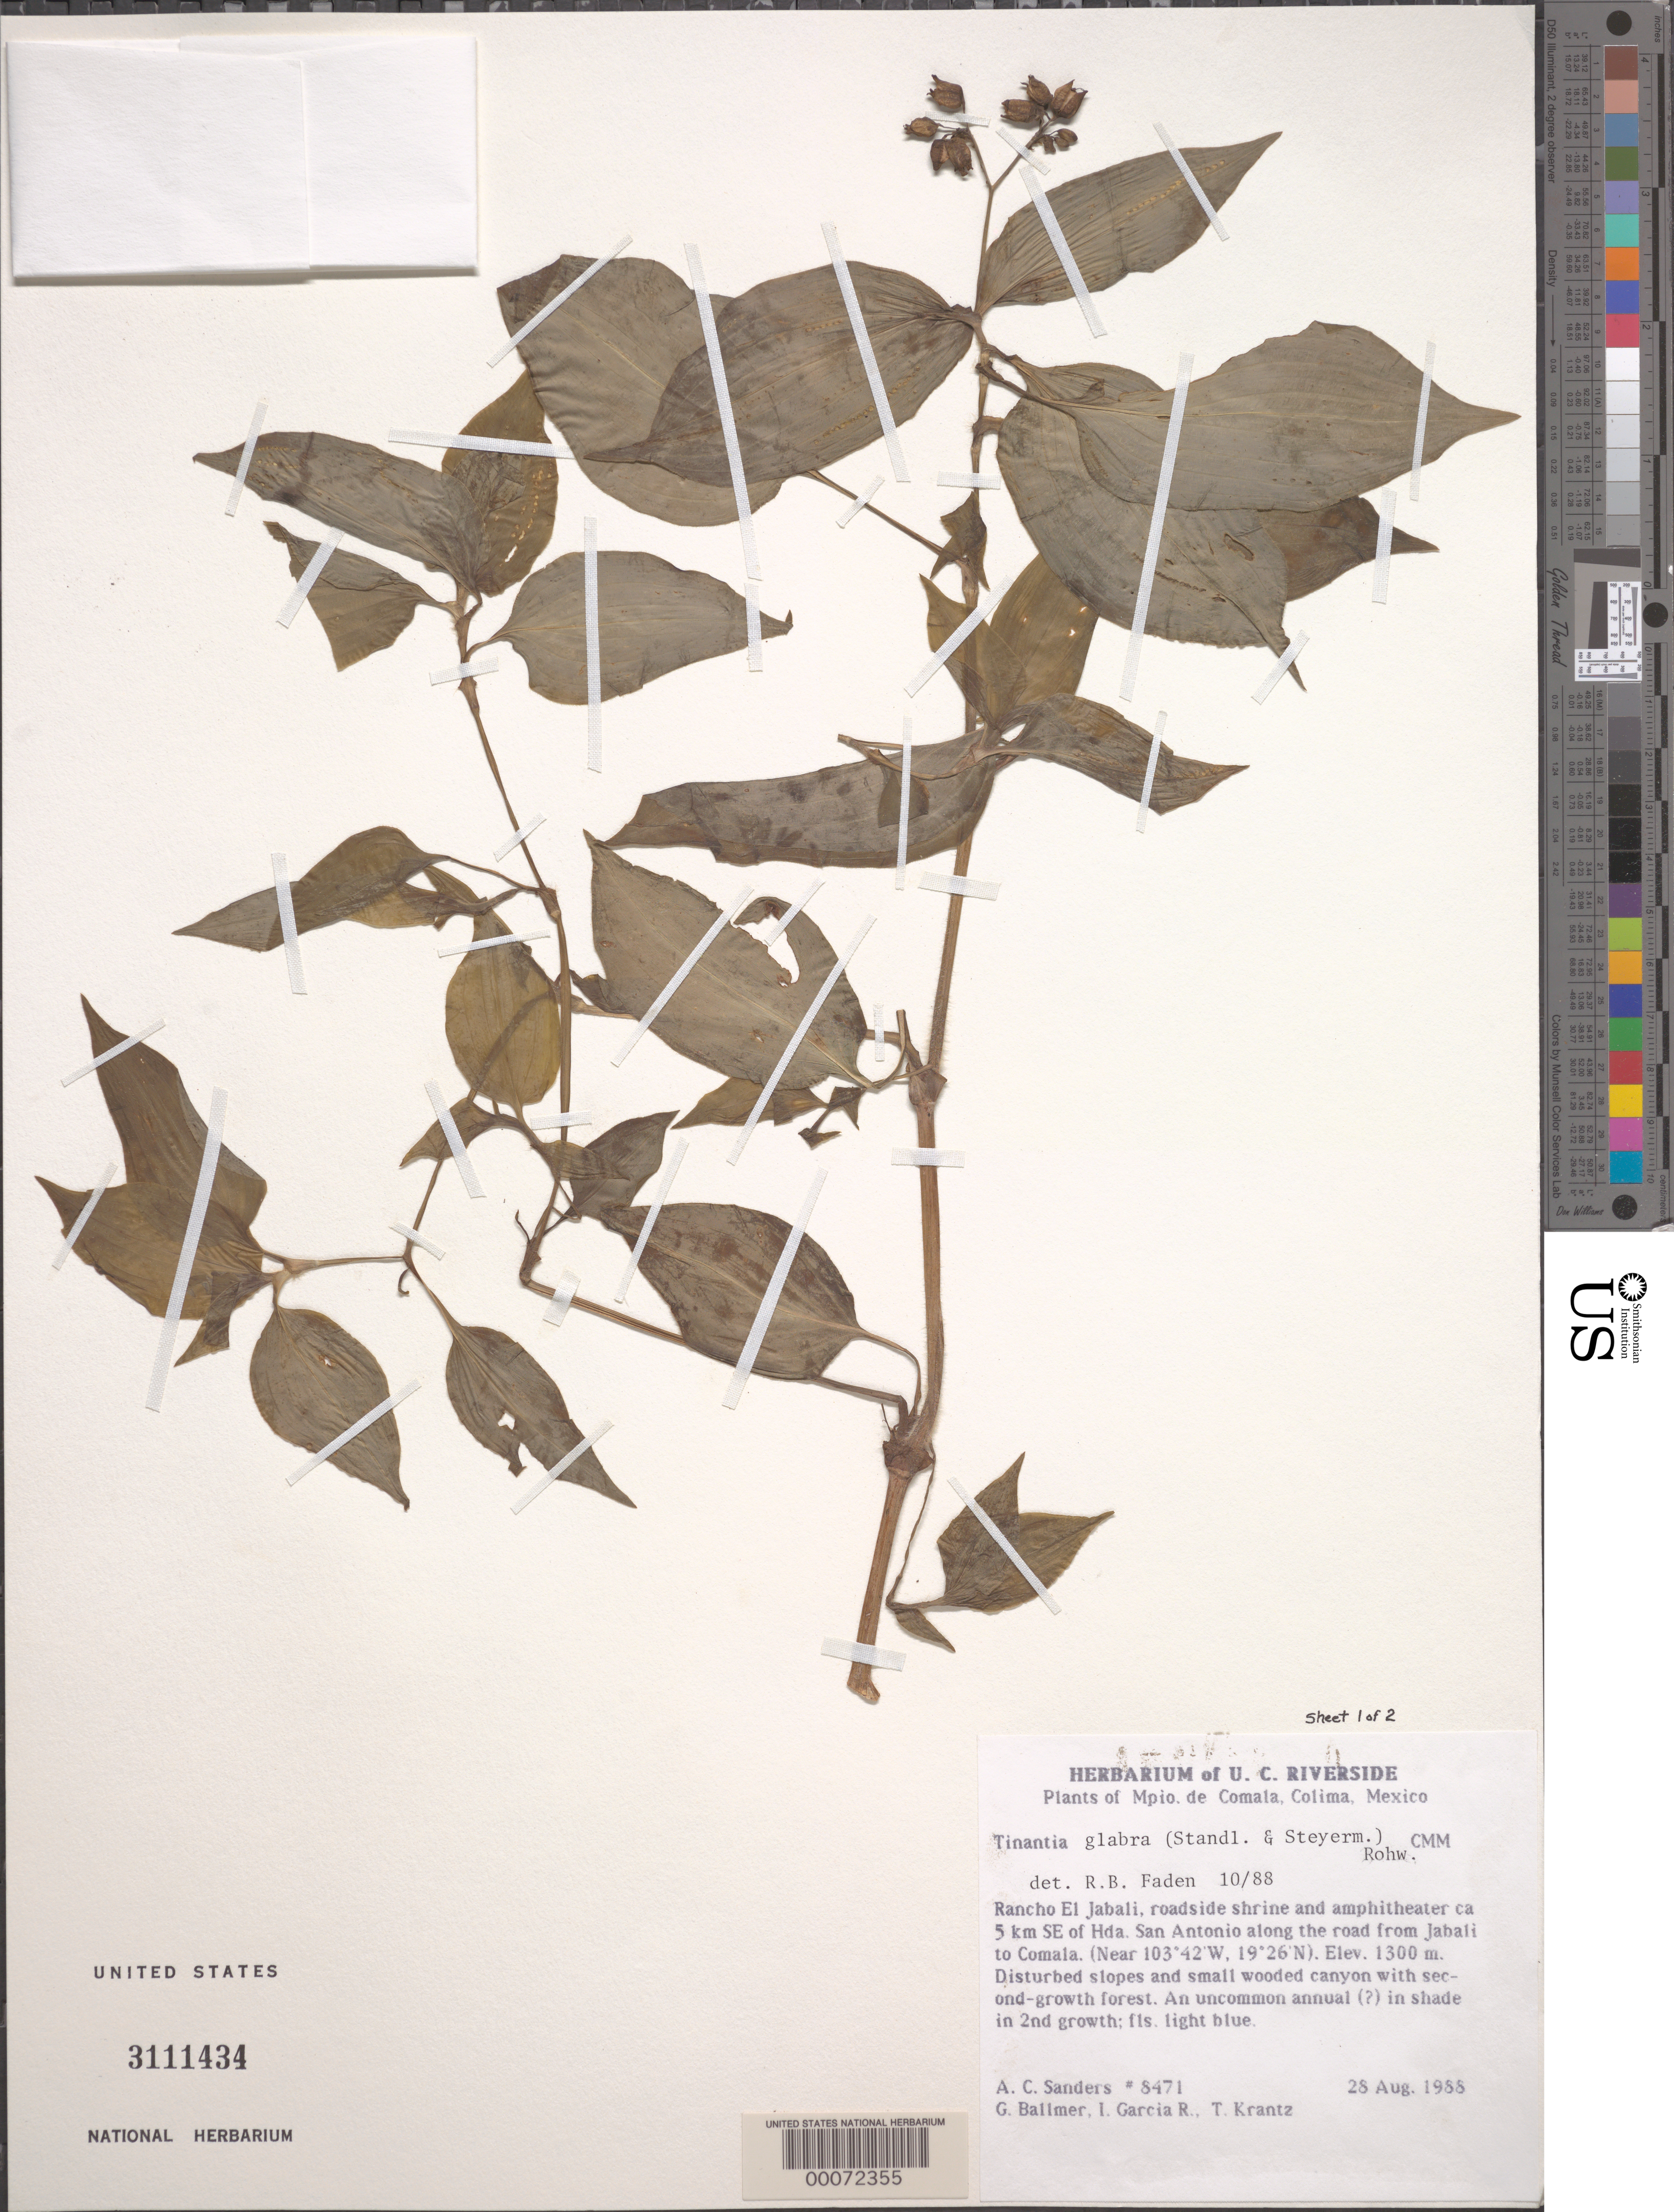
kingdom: Plantae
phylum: Tracheophyta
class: Liliopsida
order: Commelinales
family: Commelinaceae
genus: Tinantia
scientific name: Tinantia glabra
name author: (Standl. & Steyerm.) Rohweder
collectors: A. Sanders, G. Ballmer, I. Garcia R. & T. Krantz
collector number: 8471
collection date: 1988-08-28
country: Mexico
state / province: Colima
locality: Mpio. de Comala. Rancho El Jabali, roadside shrine and amphitheater ca 5 km SE of Hda. San Antonio along the road from Jabali to Comala.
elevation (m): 1300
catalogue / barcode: US 3111434